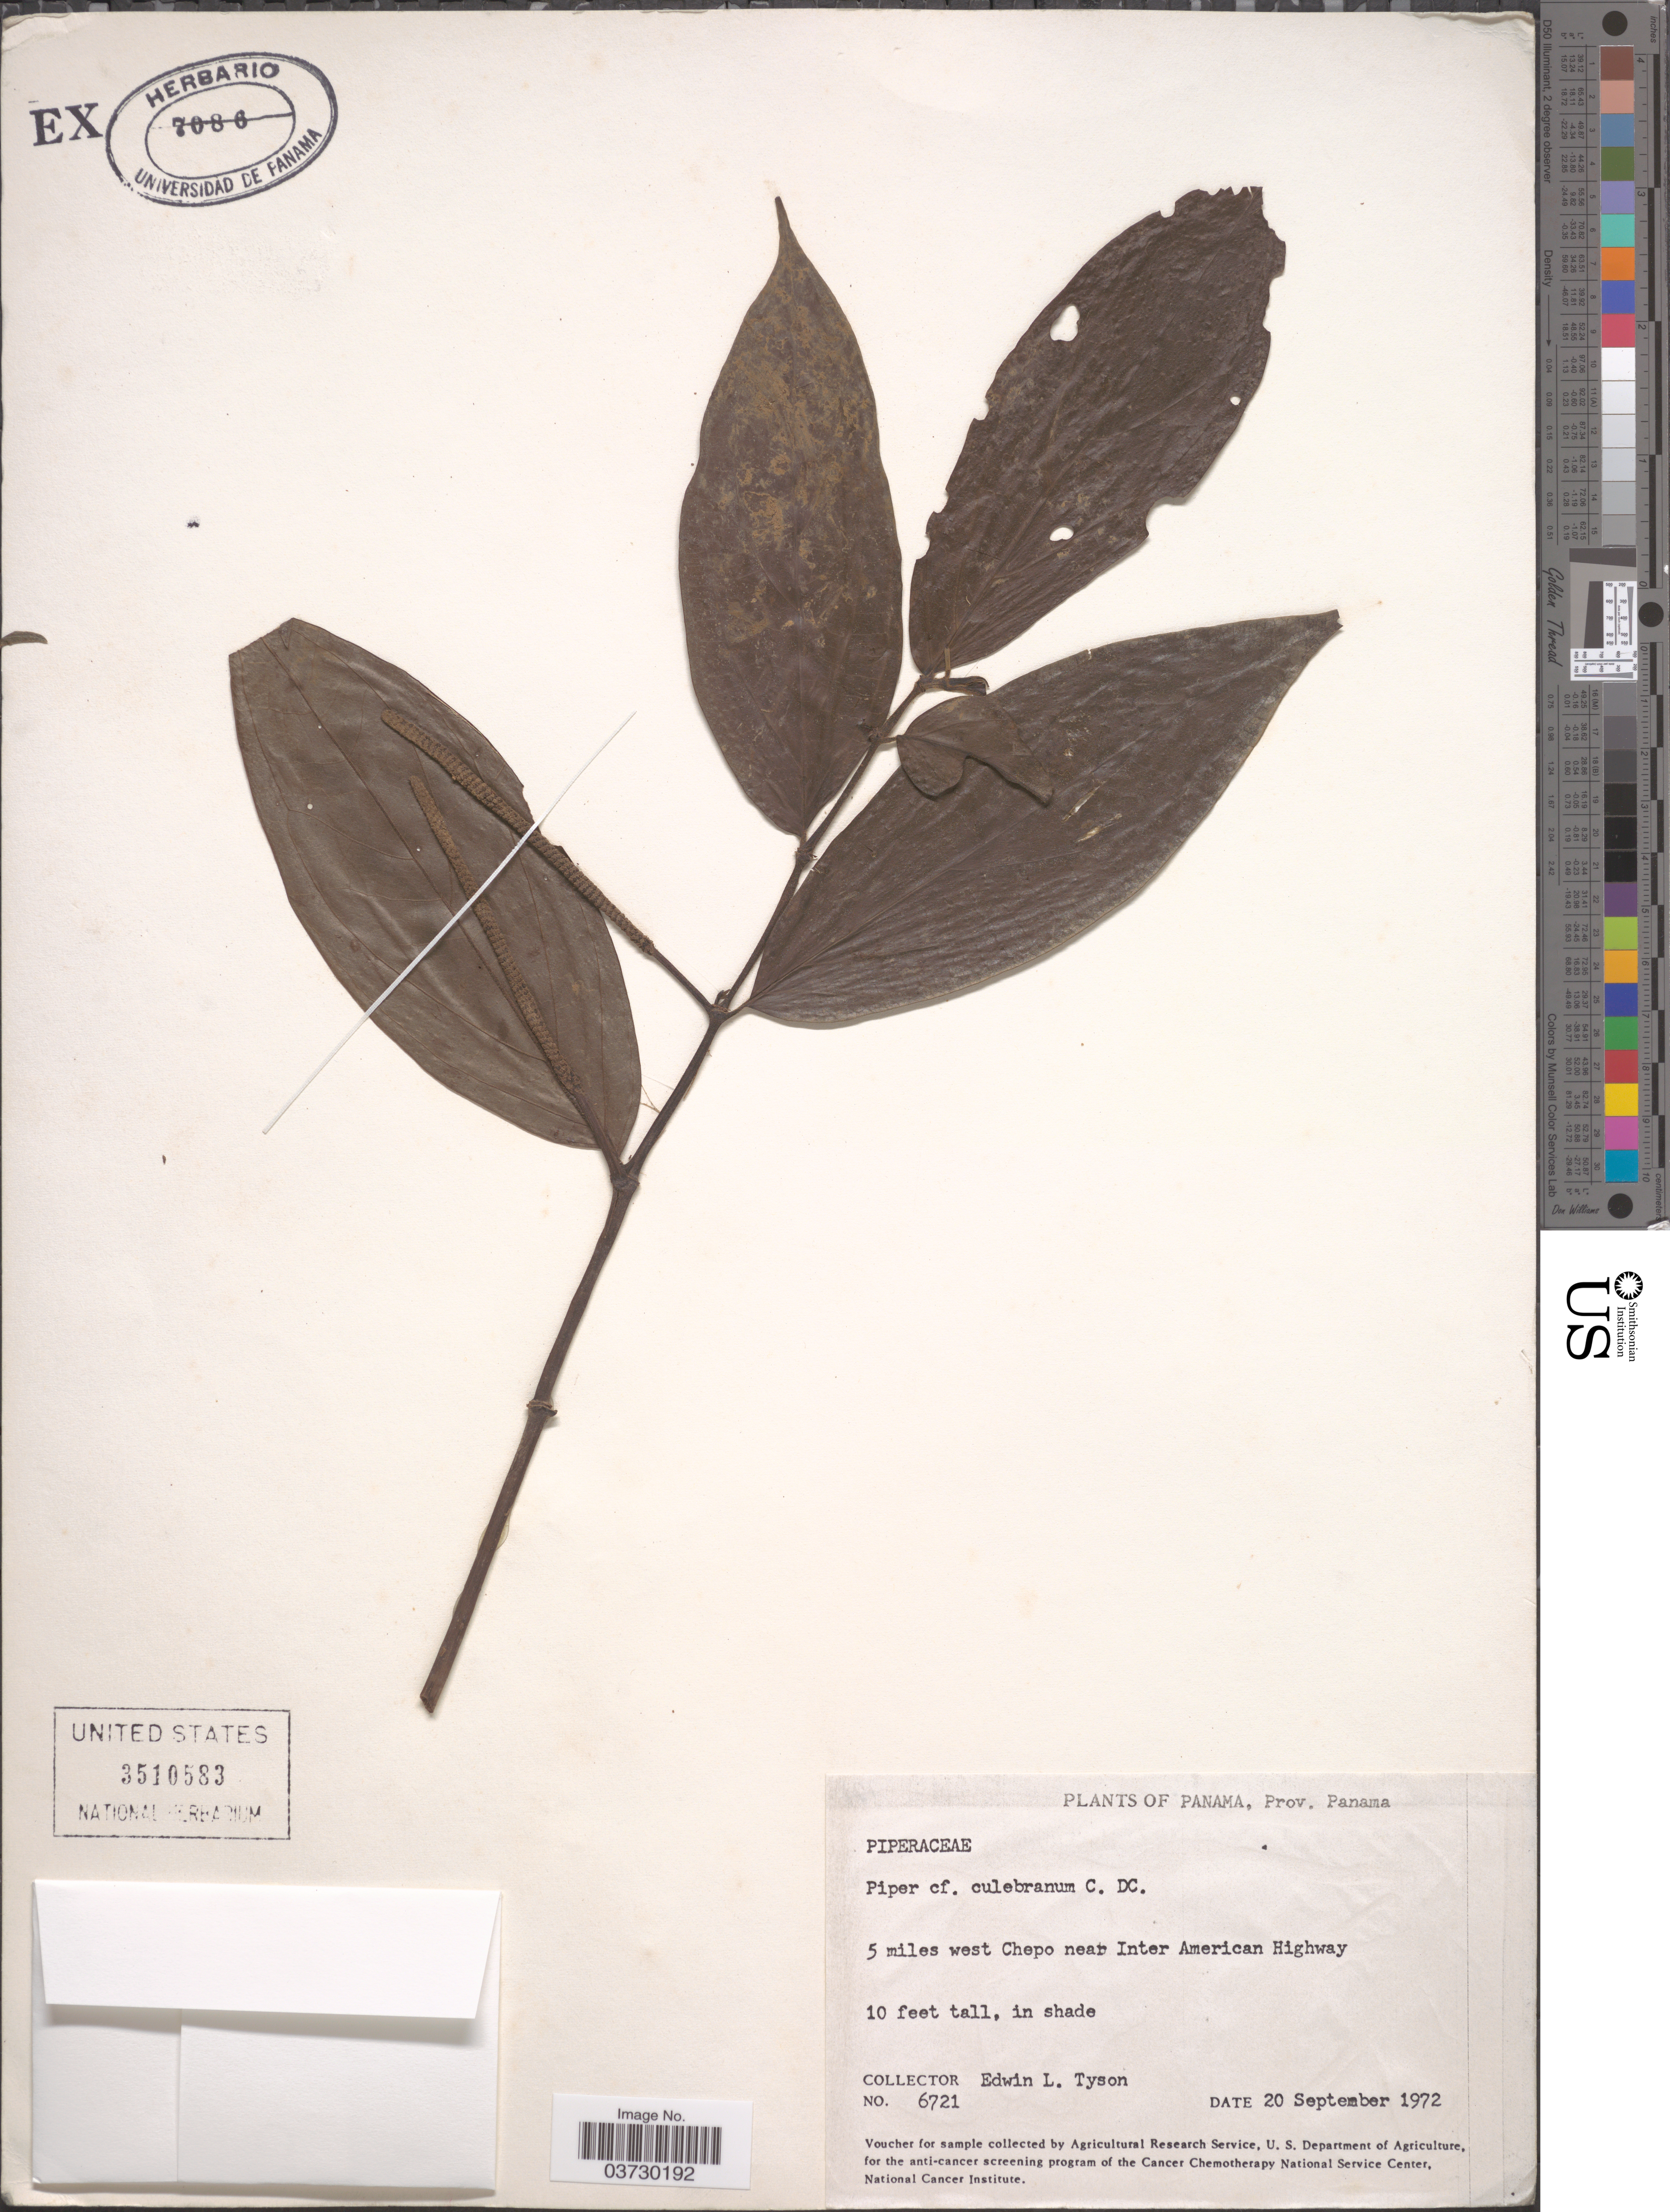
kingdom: Plantae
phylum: Tracheophyta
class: Magnoliopsida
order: Piperales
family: Piperaceae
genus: Piper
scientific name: Piper culebranum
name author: C. DC.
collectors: E. L. Tyson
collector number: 6721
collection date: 1972-09-20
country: Panama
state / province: Panamá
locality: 5 miles west Chepo near Inter American Highway.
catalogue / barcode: US 3510583